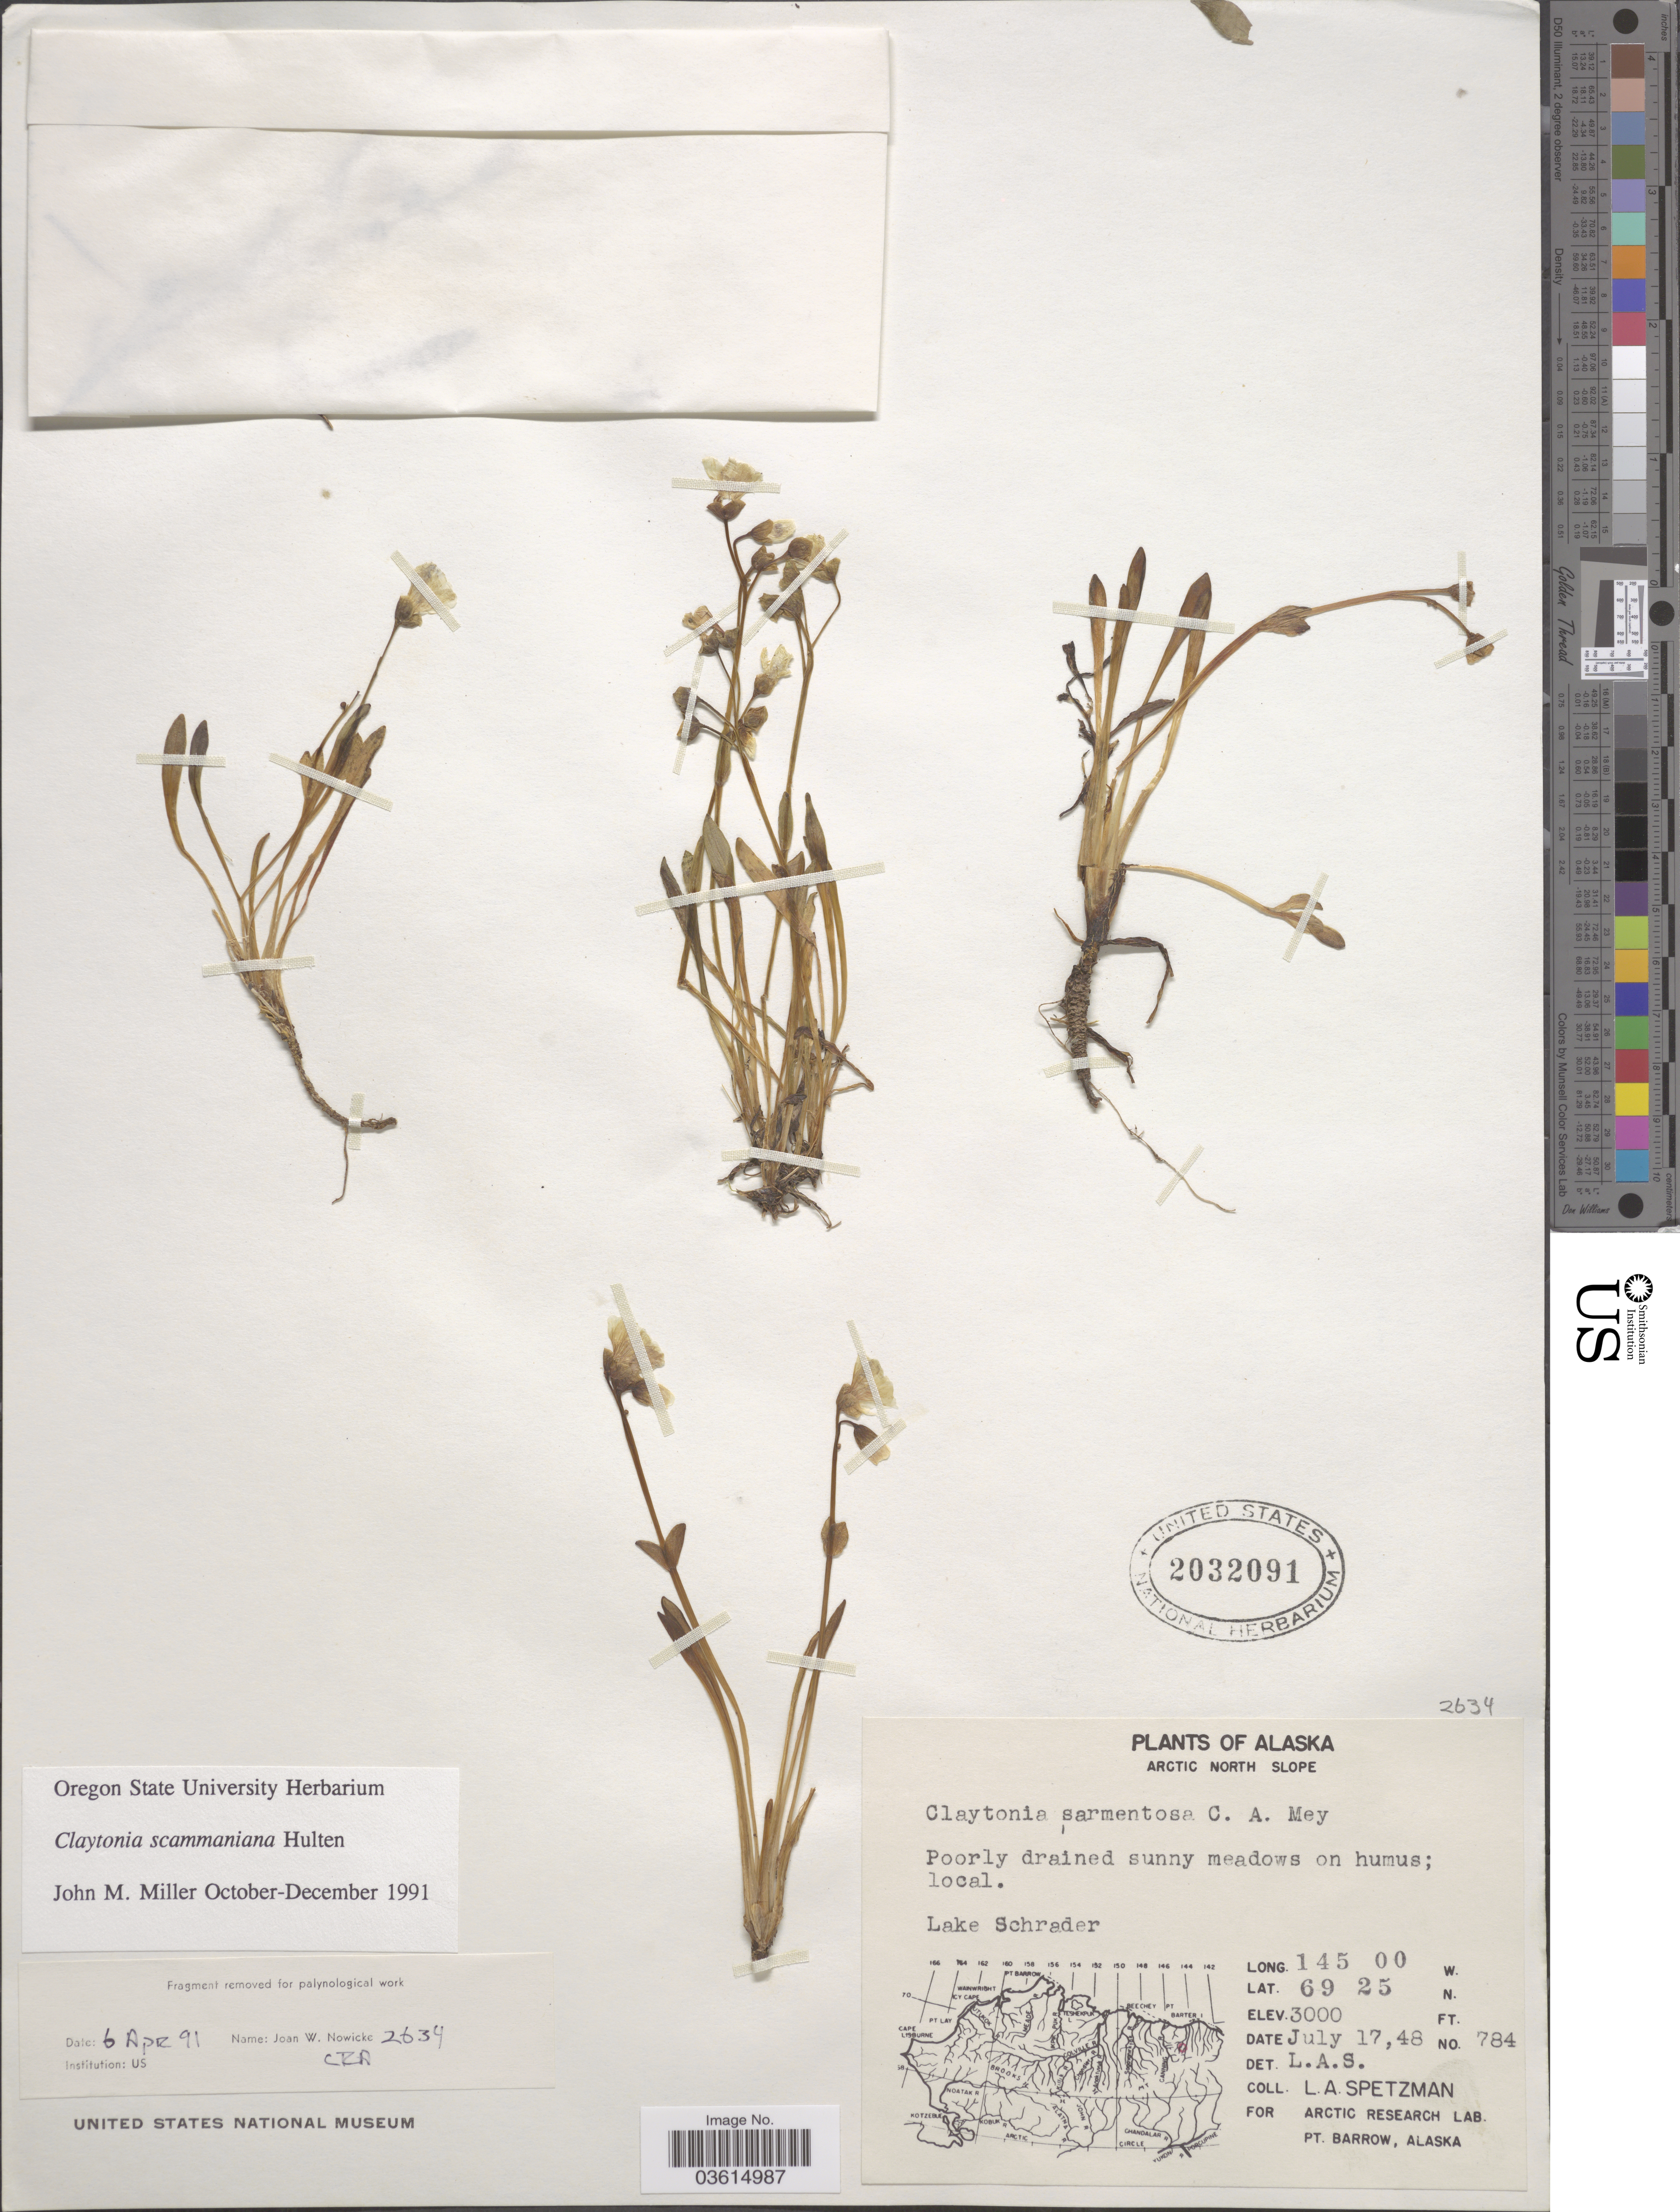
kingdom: Plantae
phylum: Tracheophyta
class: Magnoliopsida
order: Caryophyllales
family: Montiaceae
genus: Claytonia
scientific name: Claytonia scammaniana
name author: Hultén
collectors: L. Spetzman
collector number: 784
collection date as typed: Transcribed d/m/y: 17/7/48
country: United States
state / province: Alaska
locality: Arctic North Slope. Lake Schrader.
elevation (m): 914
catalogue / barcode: US 2032091